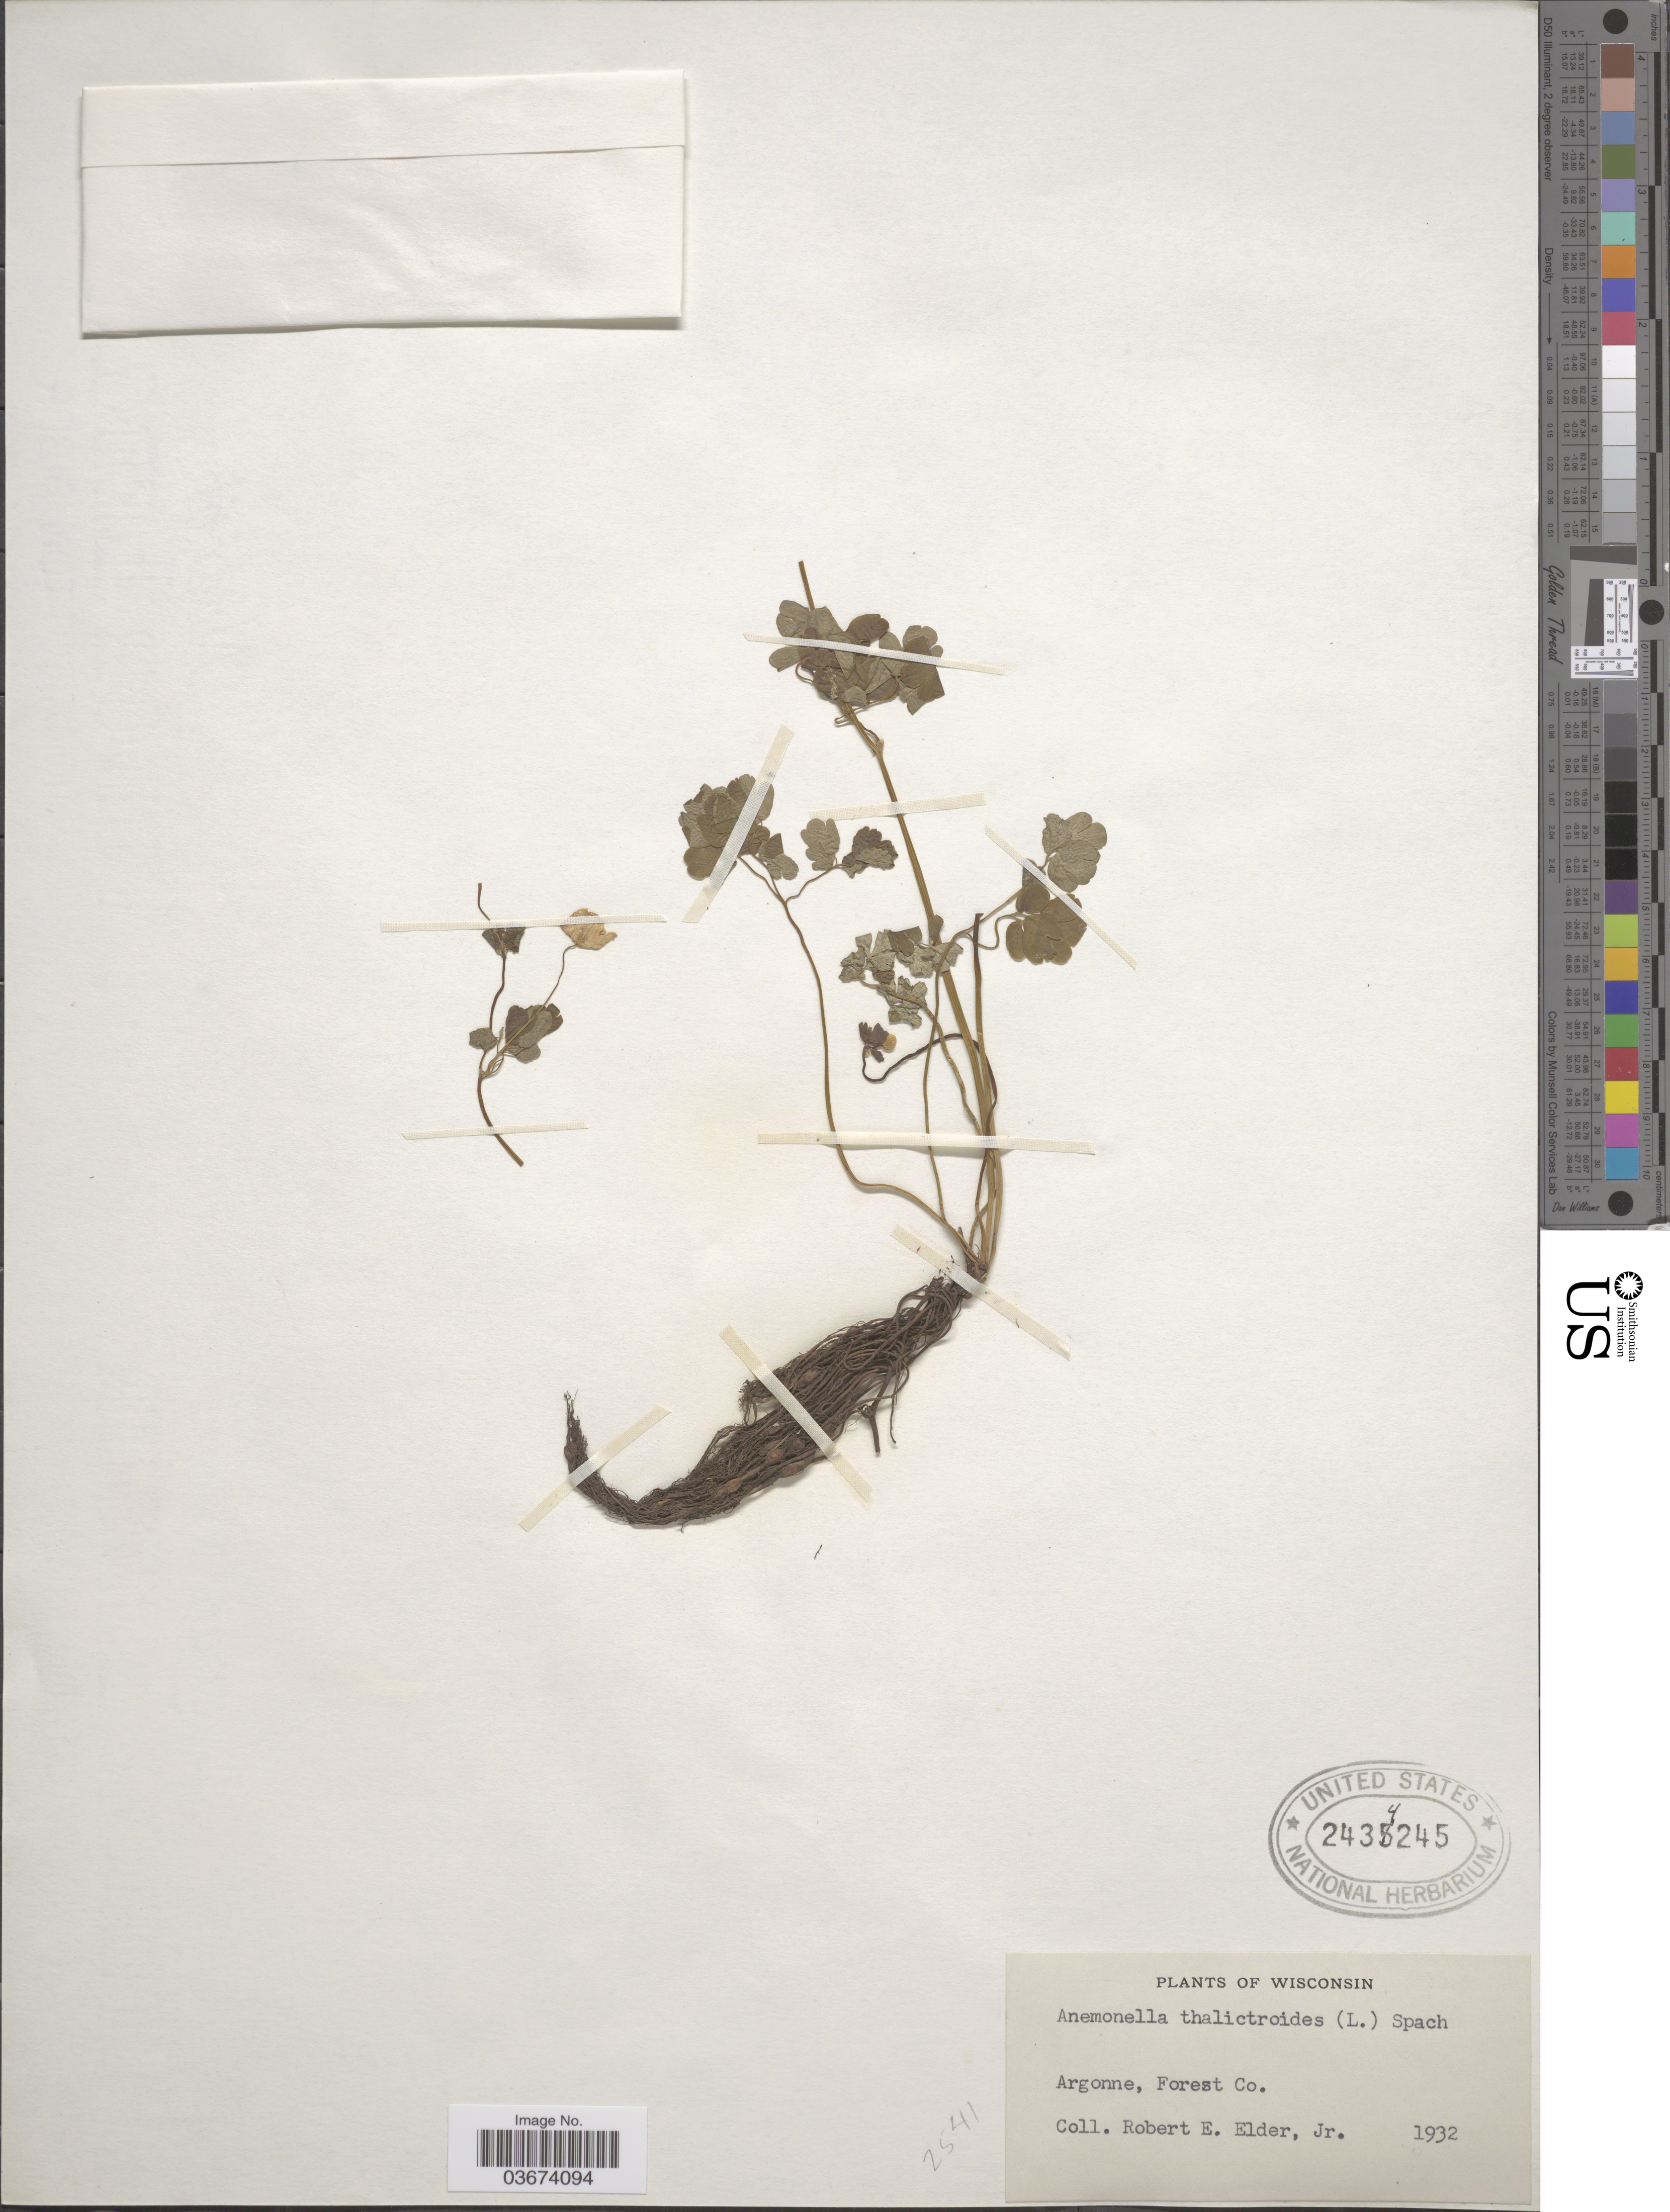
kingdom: Plantae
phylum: Tracheophyta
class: Magnoliopsida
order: Ranunculales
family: Ranunculaceae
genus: Thalictrum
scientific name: Thalictrum thalictroides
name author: (L.) A.J. Eames & B. Boivin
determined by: Strong, M. T., (US), Smithsonian Institution - National Museum of Natural History (UNITED STATES)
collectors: R. E. Elder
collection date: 1932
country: United States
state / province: Wisconsin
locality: Argonne, Forest Co.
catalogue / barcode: US 2434245